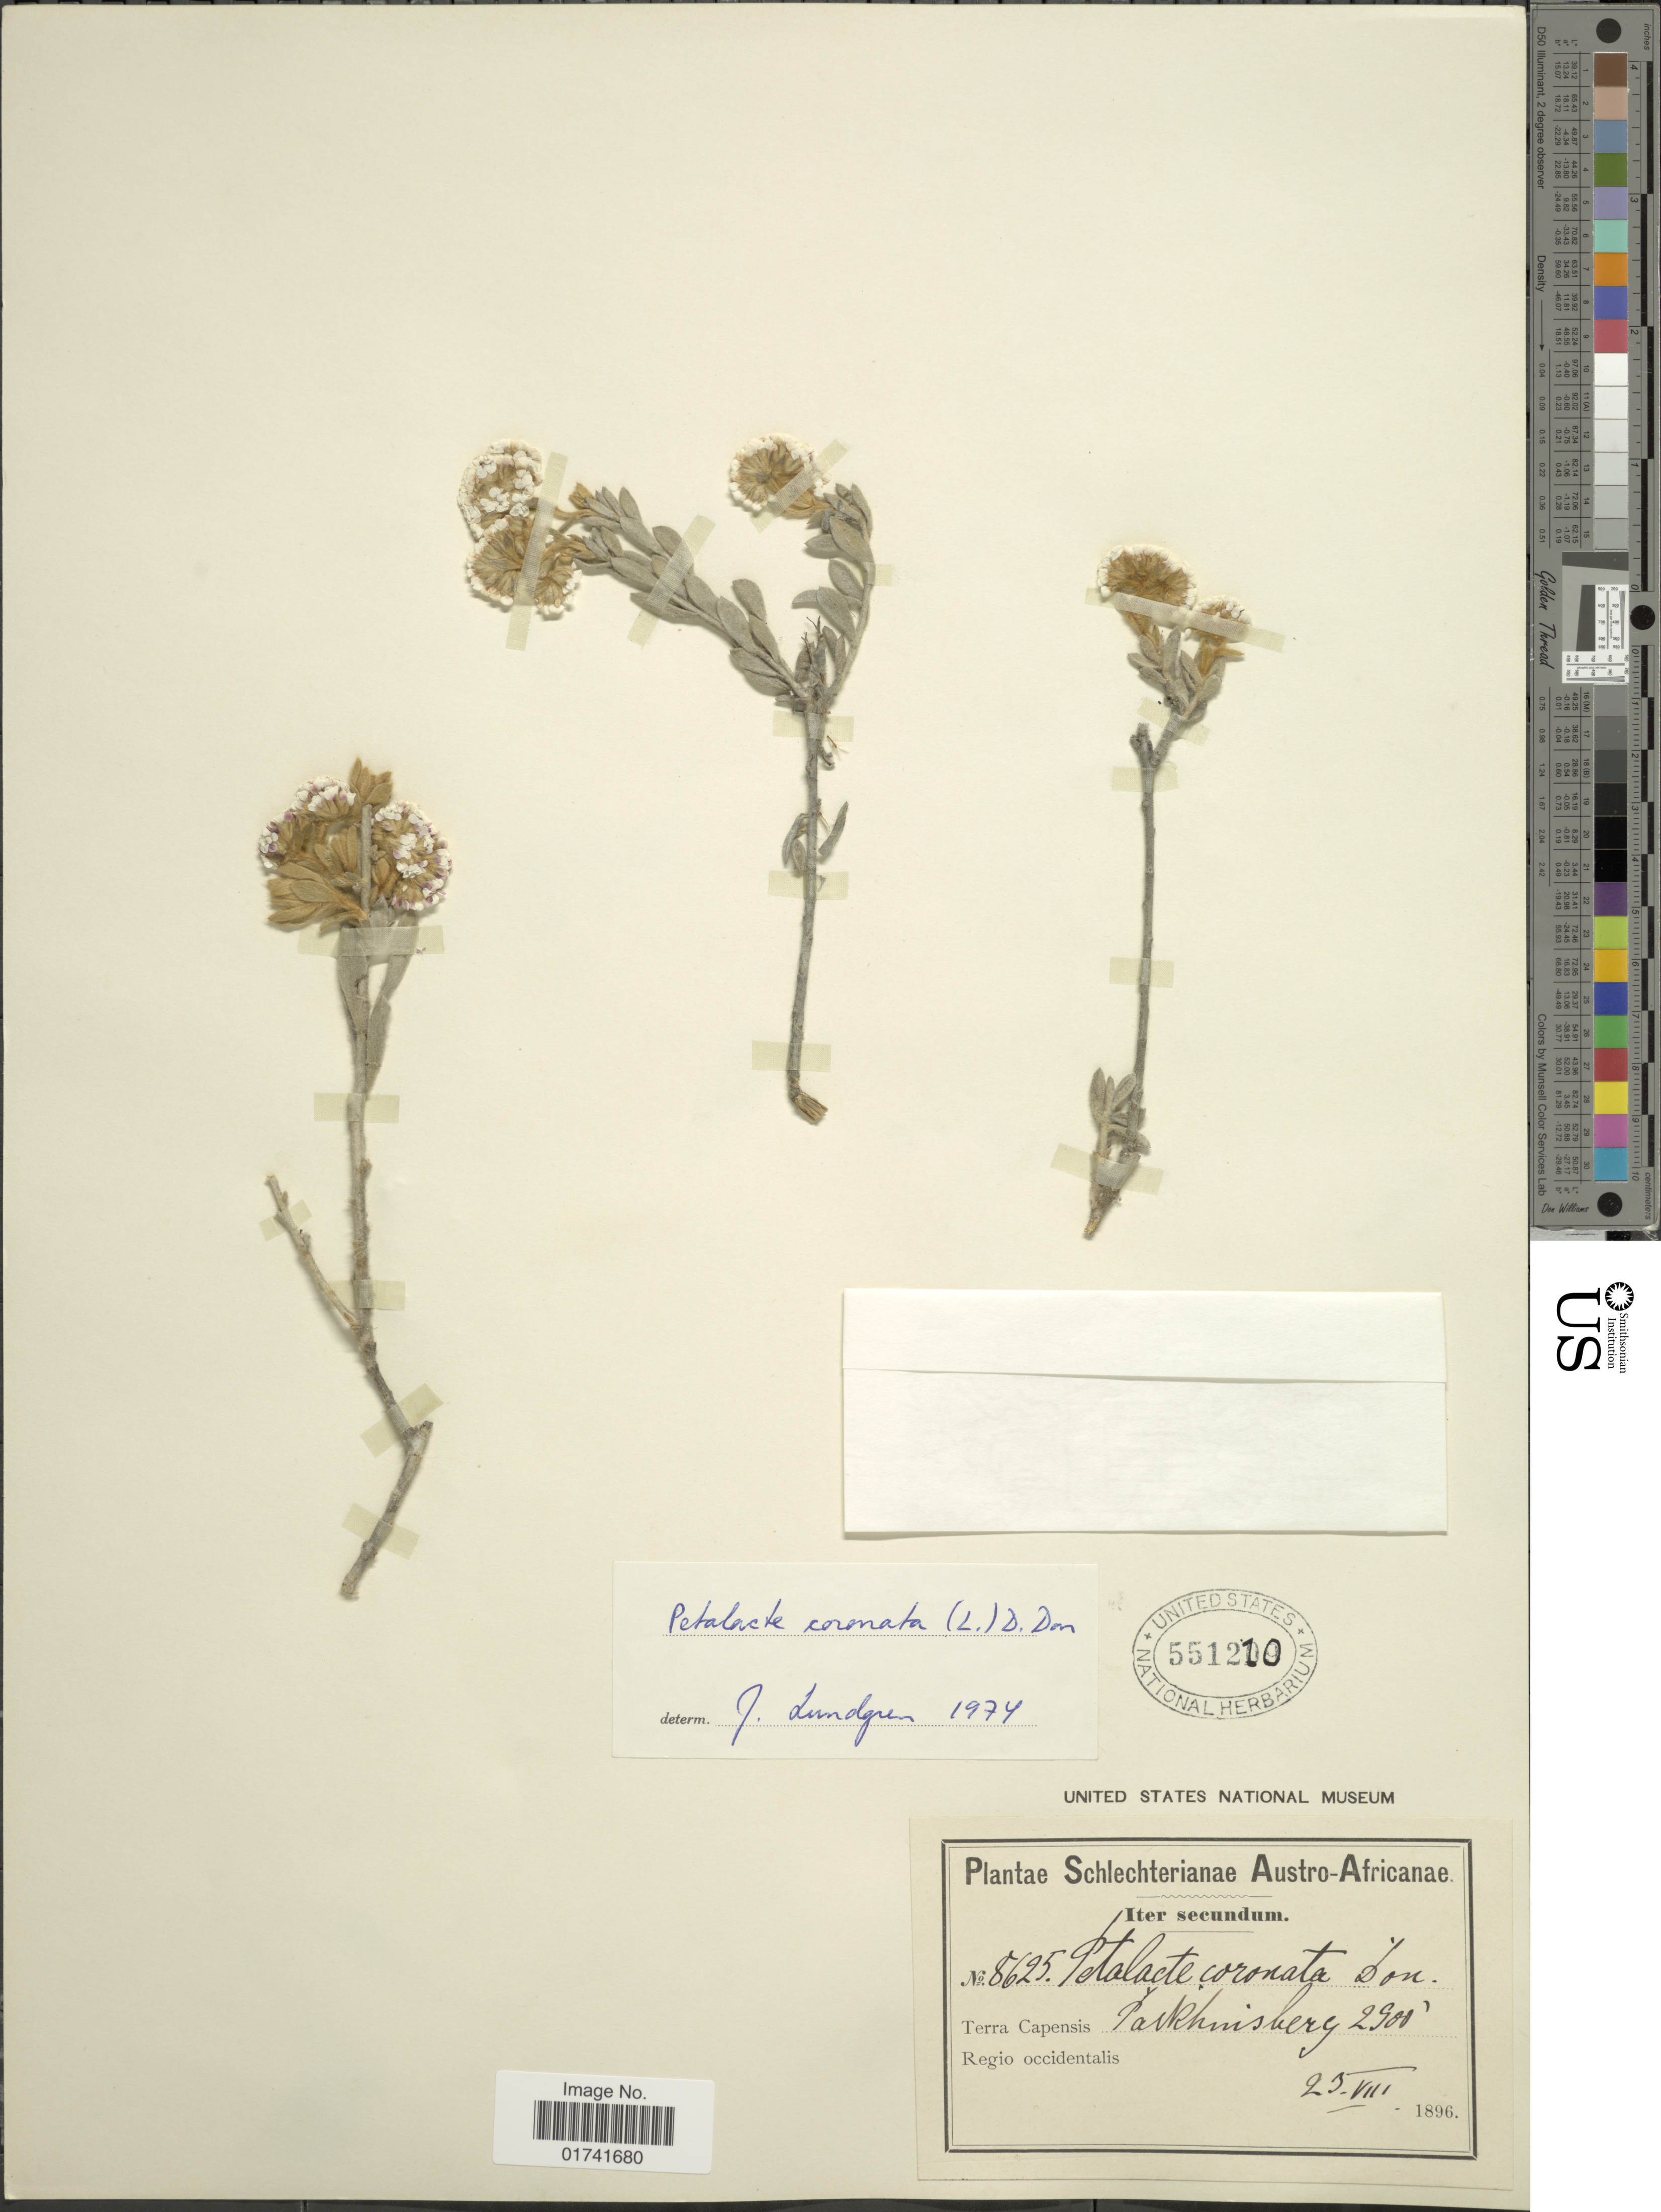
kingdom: Plantae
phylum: Tracheophyta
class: Magnoliopsida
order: Asterales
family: Asteraceae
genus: Petalacte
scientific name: Petalacte coronata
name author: D. Don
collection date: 1896-08-25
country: South Africa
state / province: Western Cape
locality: Austro-Africanae, Terra Capensis, Pakhuisberg.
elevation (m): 884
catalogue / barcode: US 551210